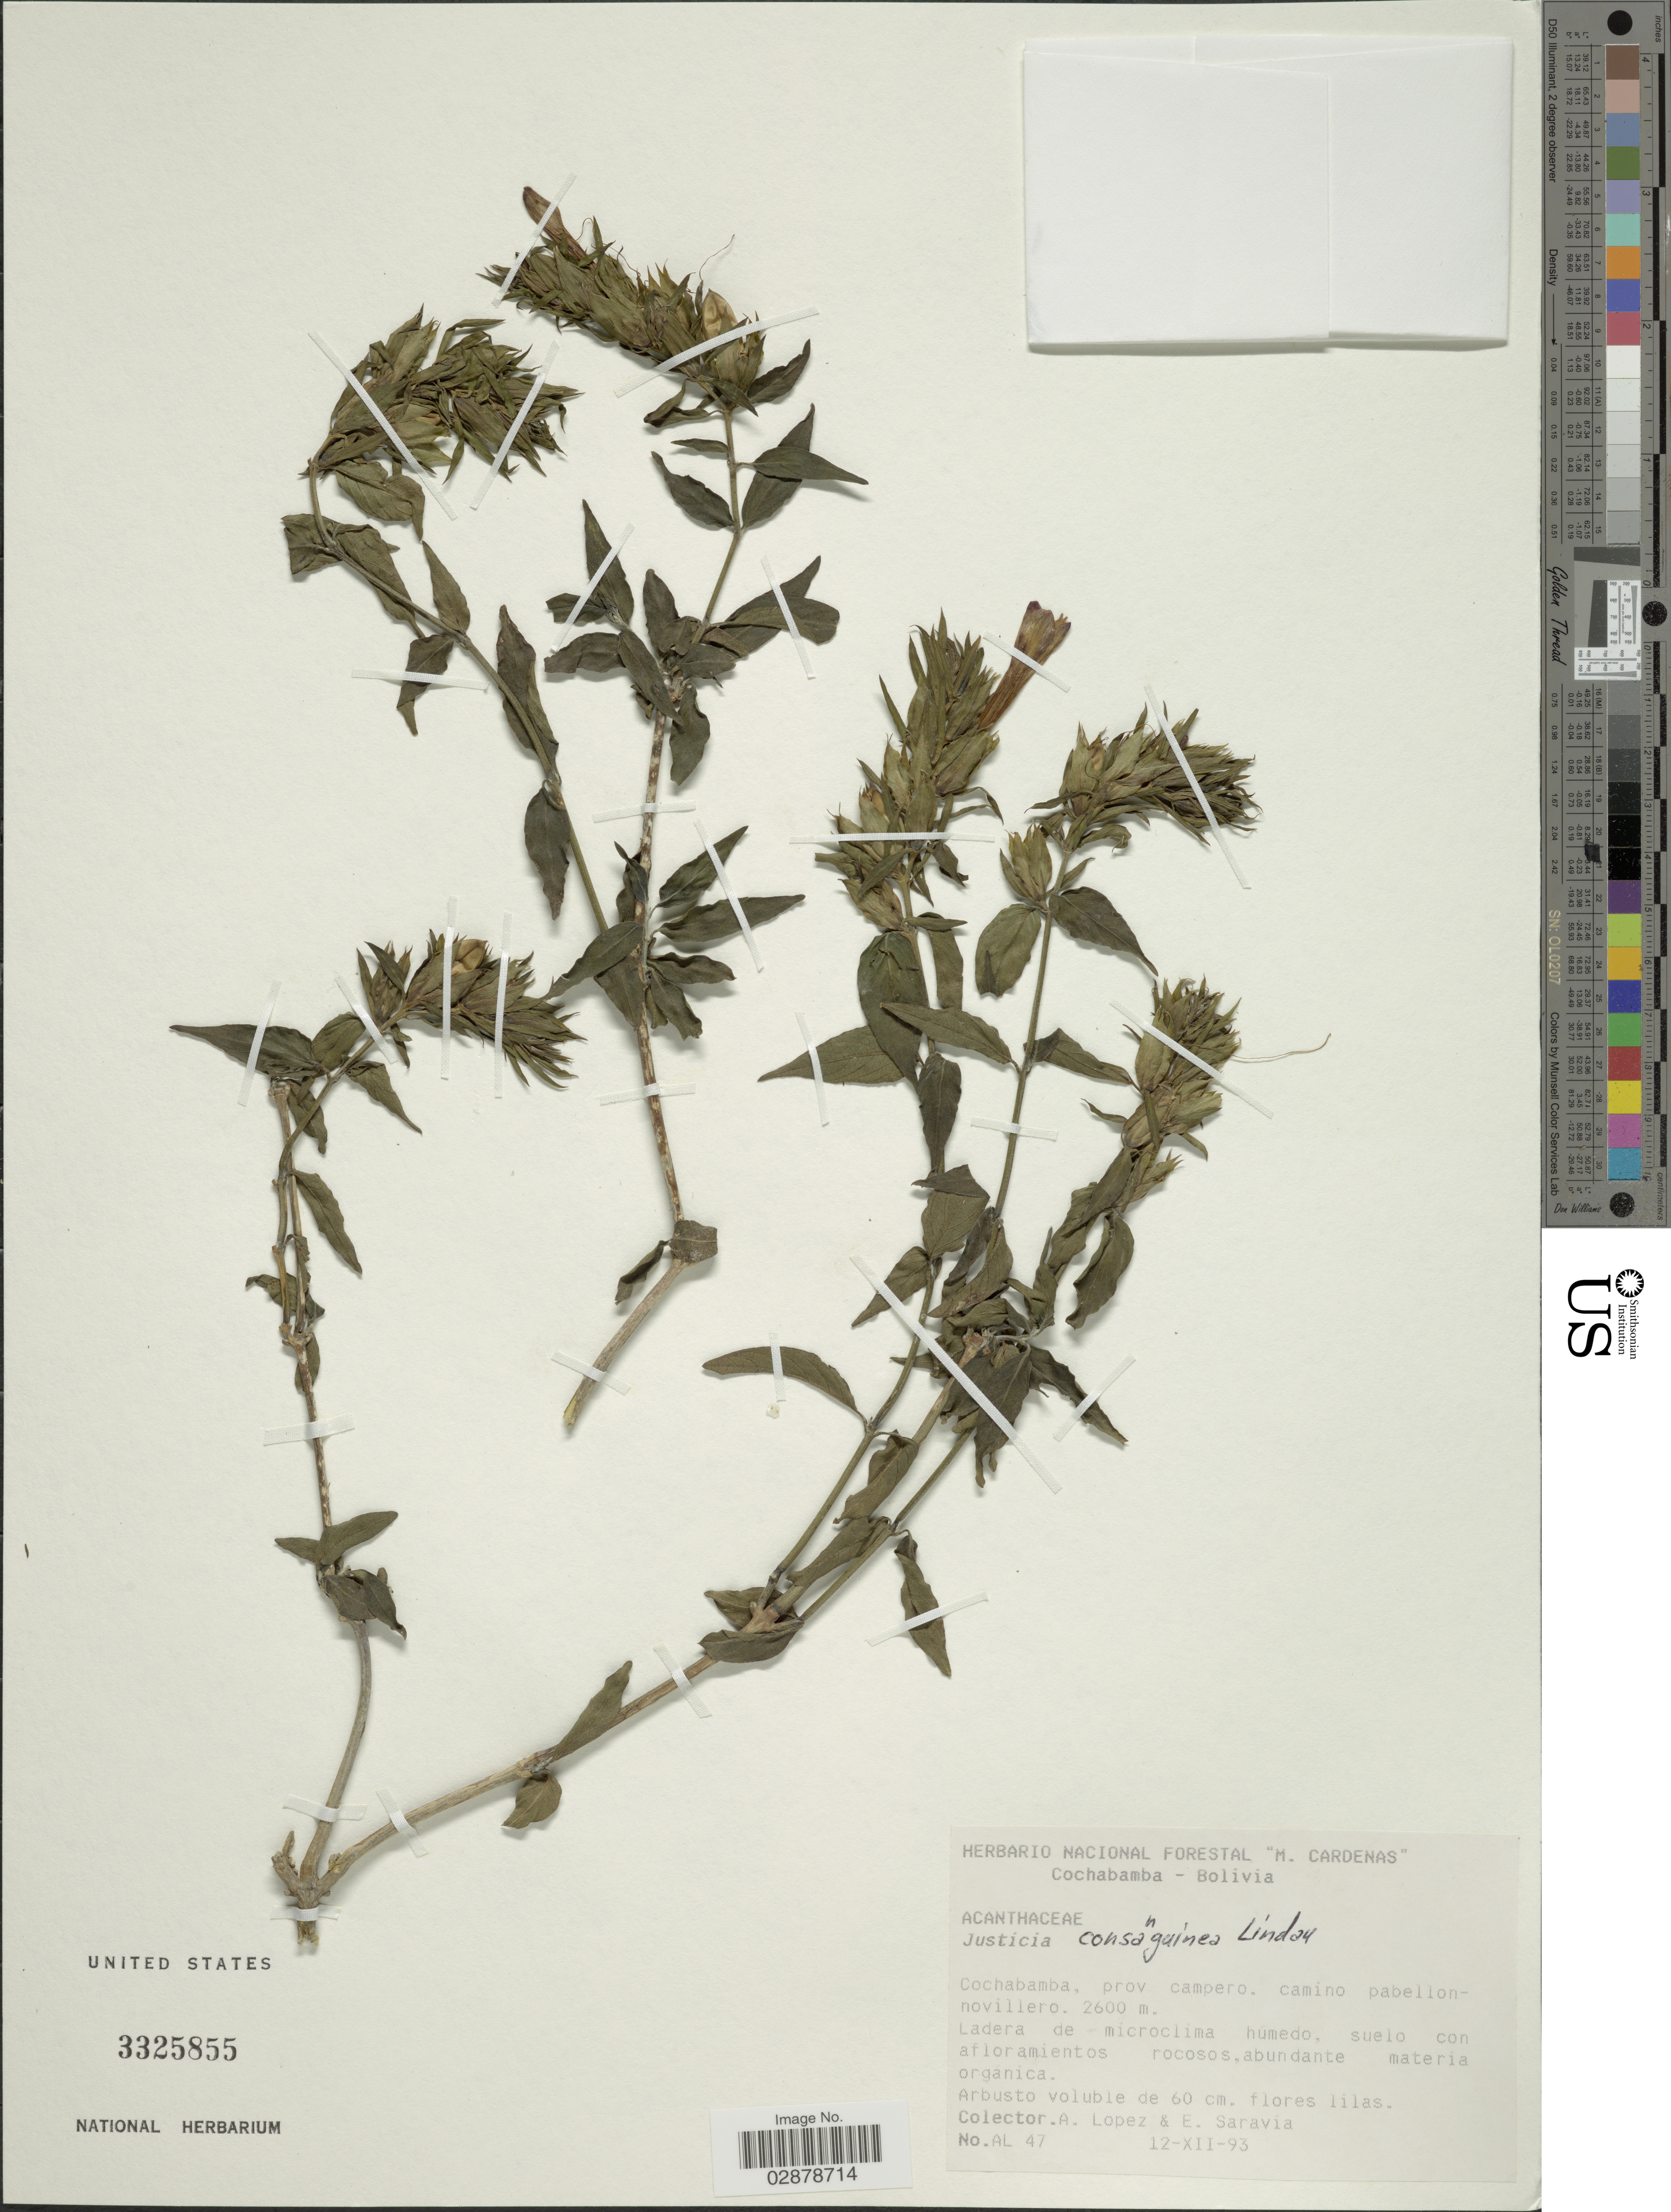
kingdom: Plantae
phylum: Tracheophyta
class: Magnoliopsida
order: Lamiales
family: Acanthaceae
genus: Justicia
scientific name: Justicia consanguinea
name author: (Lindau) Wassh. & C. Ezcurra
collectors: A. Lopez & E. Saravia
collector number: AL 47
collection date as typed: Transcribed d/m/y: 12/12/93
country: Bolivia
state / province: Cochabamba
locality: Prov. campero, camino pabellon-novillero.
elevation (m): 2600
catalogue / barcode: US 3325855